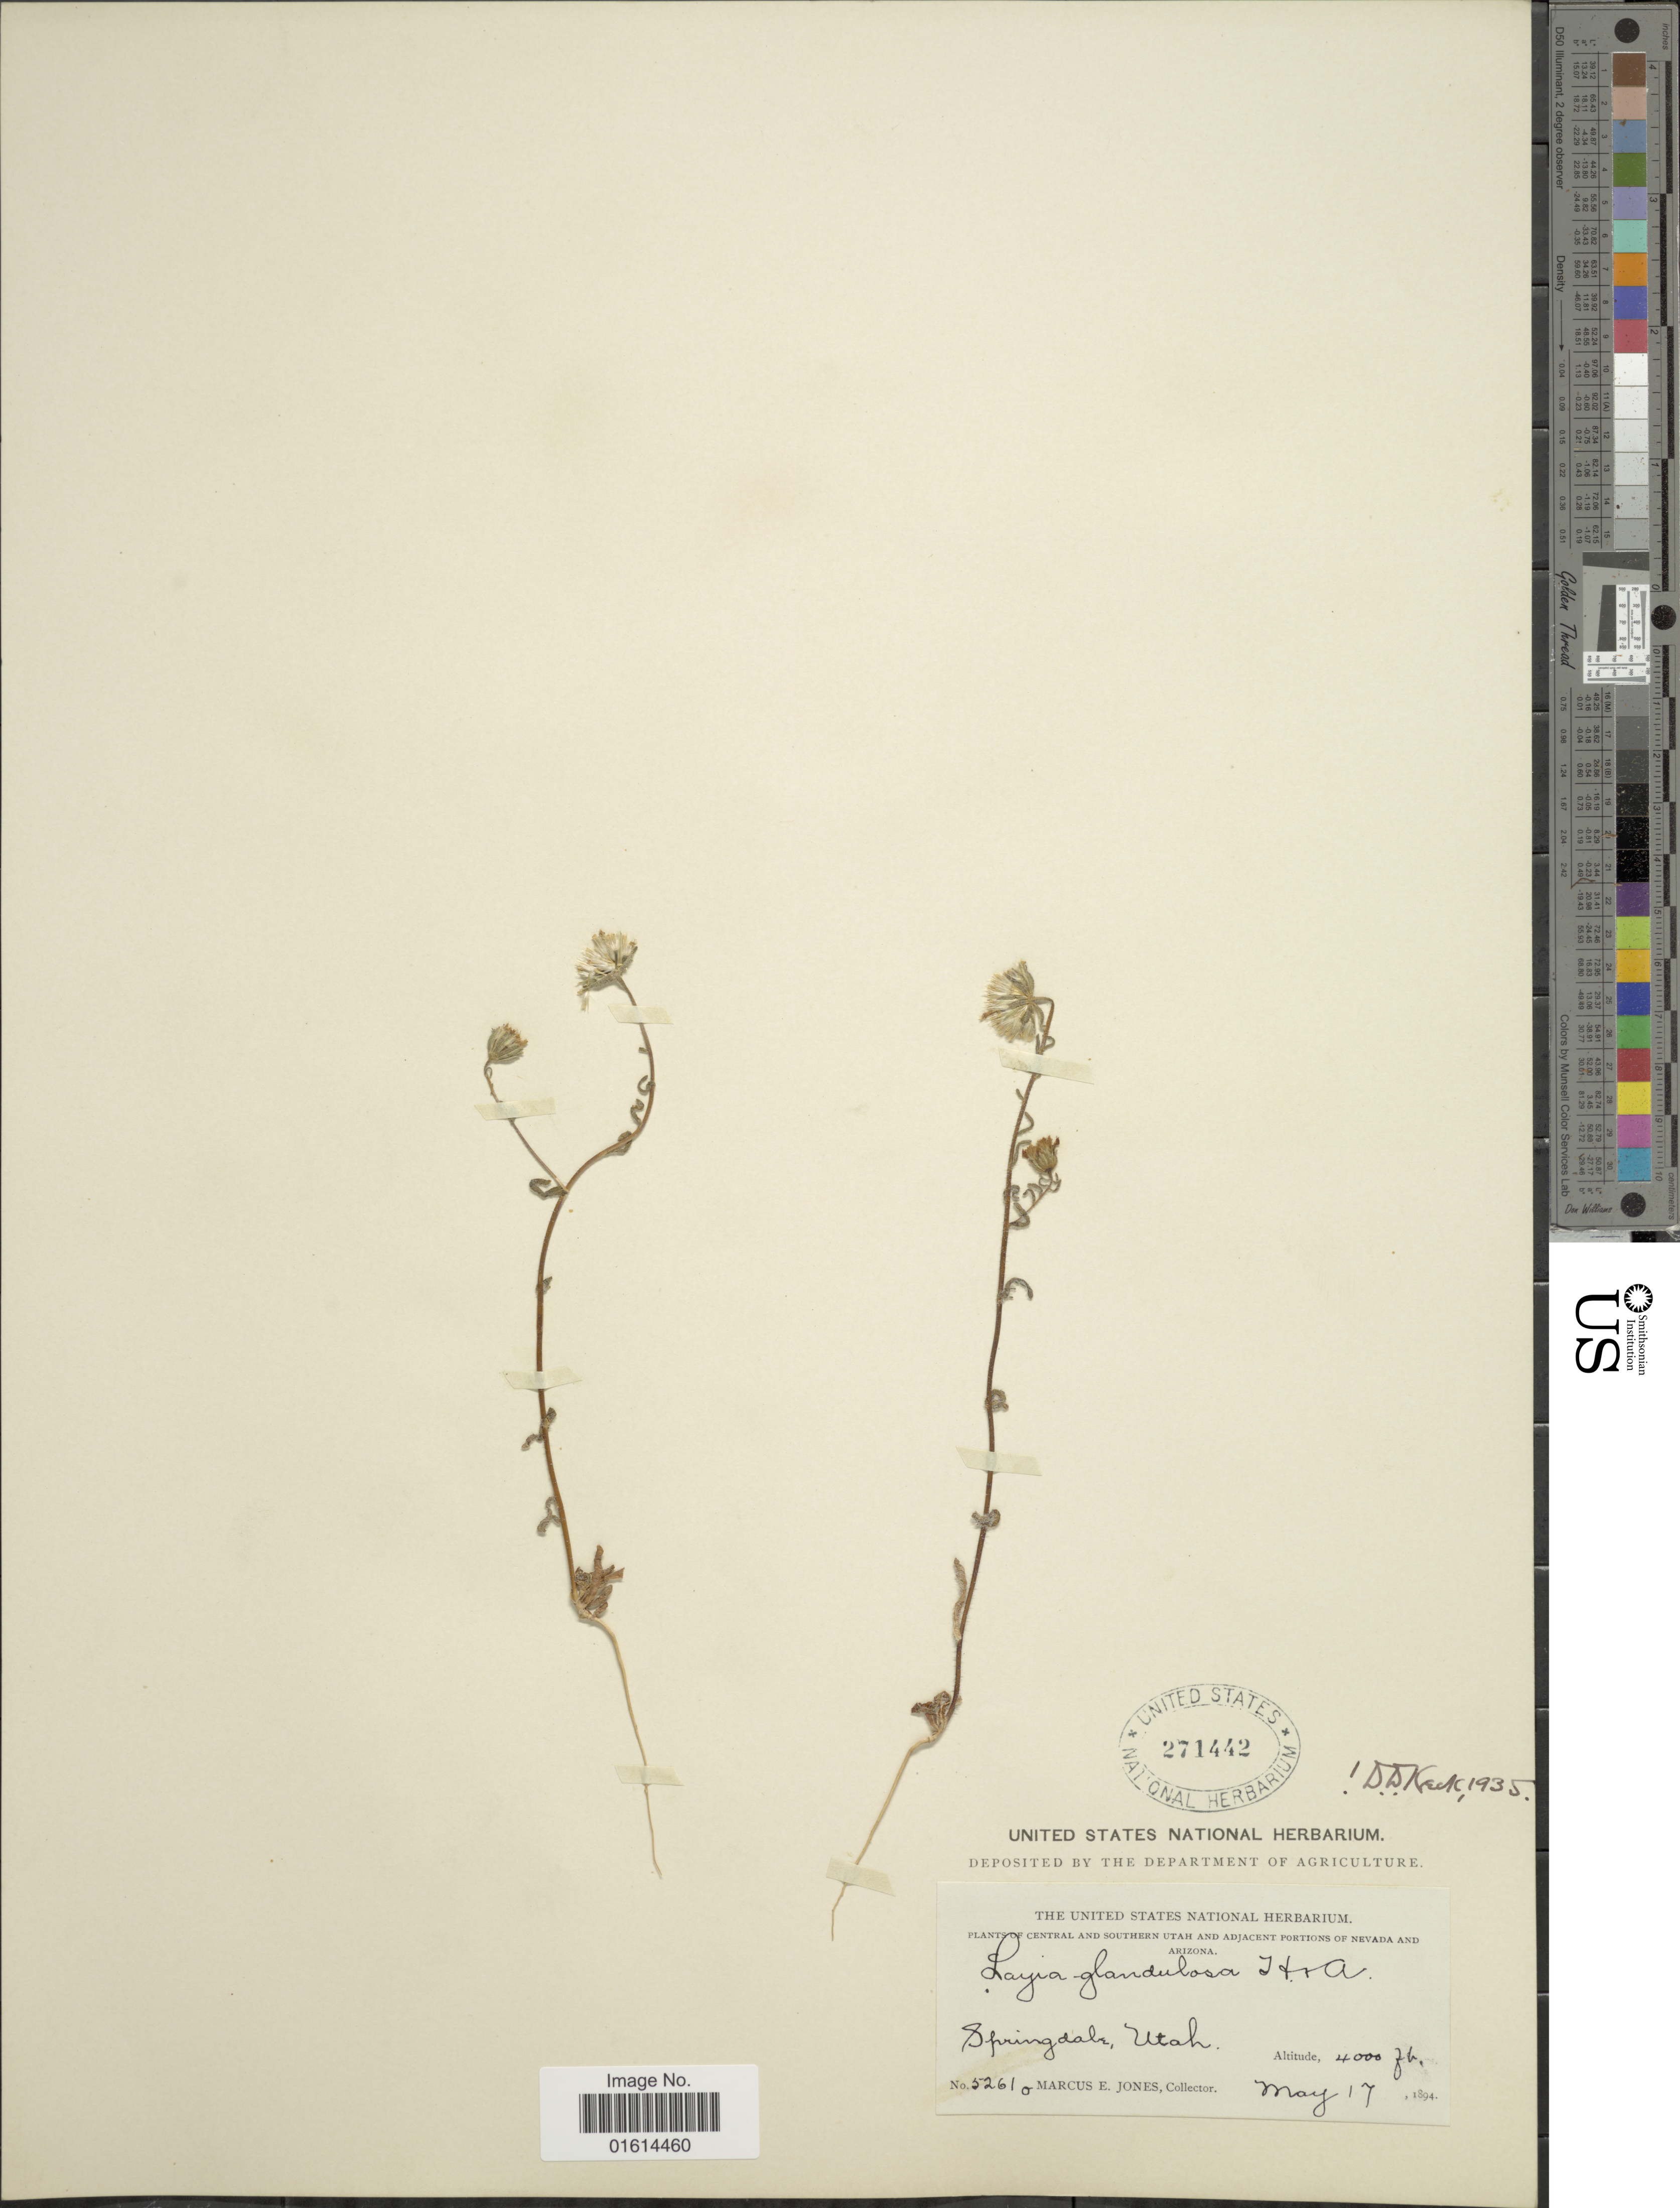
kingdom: Plantae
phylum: Tracheophyta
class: Magnoliopsida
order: Asterales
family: Asteraceae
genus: Layia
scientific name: Layia glandulosa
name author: Hook. & Arn.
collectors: M. E. Jones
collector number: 5261o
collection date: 1894-05-17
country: United States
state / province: Utah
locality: Springdale, Utah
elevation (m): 1219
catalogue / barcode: US 271442